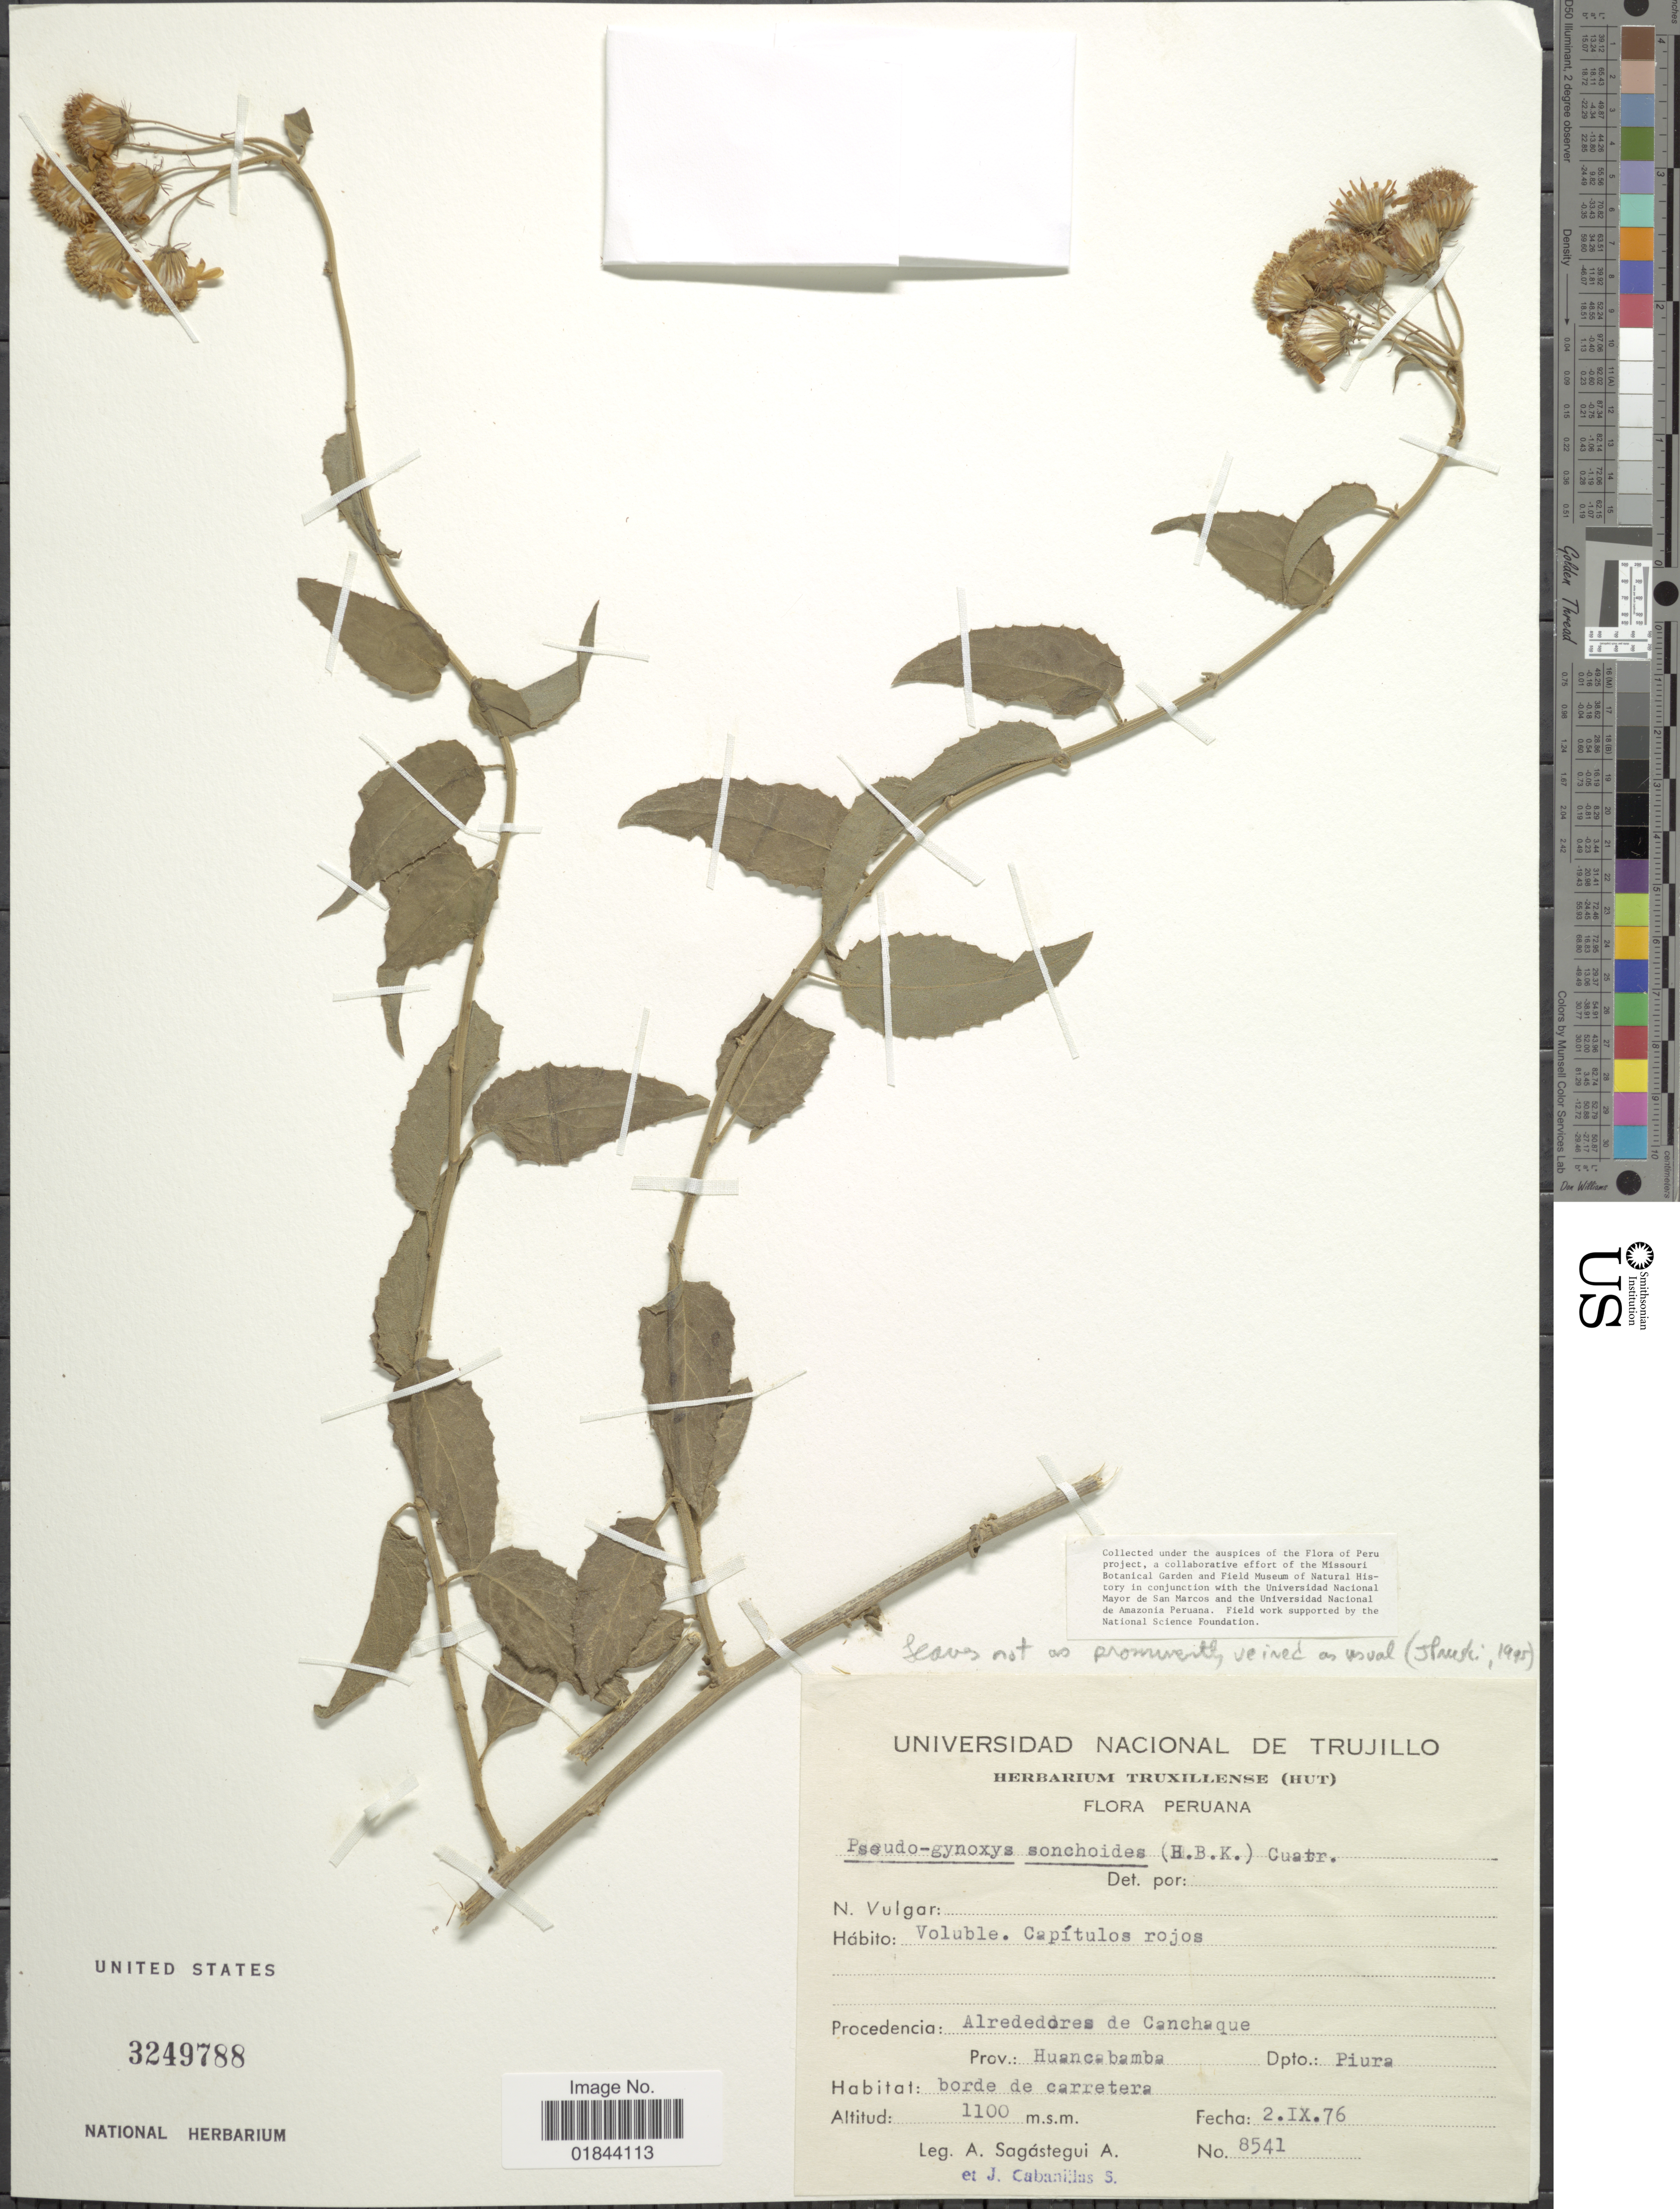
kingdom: Plantae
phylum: Tracheophyta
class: Magnoliopsida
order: Asterales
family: Asteraceae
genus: Pseudogynoxys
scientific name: Pseudogynoxys sonchoides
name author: (Kunth) Cuatrec.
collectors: A. Sagástegui A. & J. Cabanillas S.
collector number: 8541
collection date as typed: Transcribed d/m/y: 2/9/76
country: Peru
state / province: Piura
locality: Alrededores de Canchaque, Prov. Huancabamba, Dpto Piura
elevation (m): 1100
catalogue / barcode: US 3249788